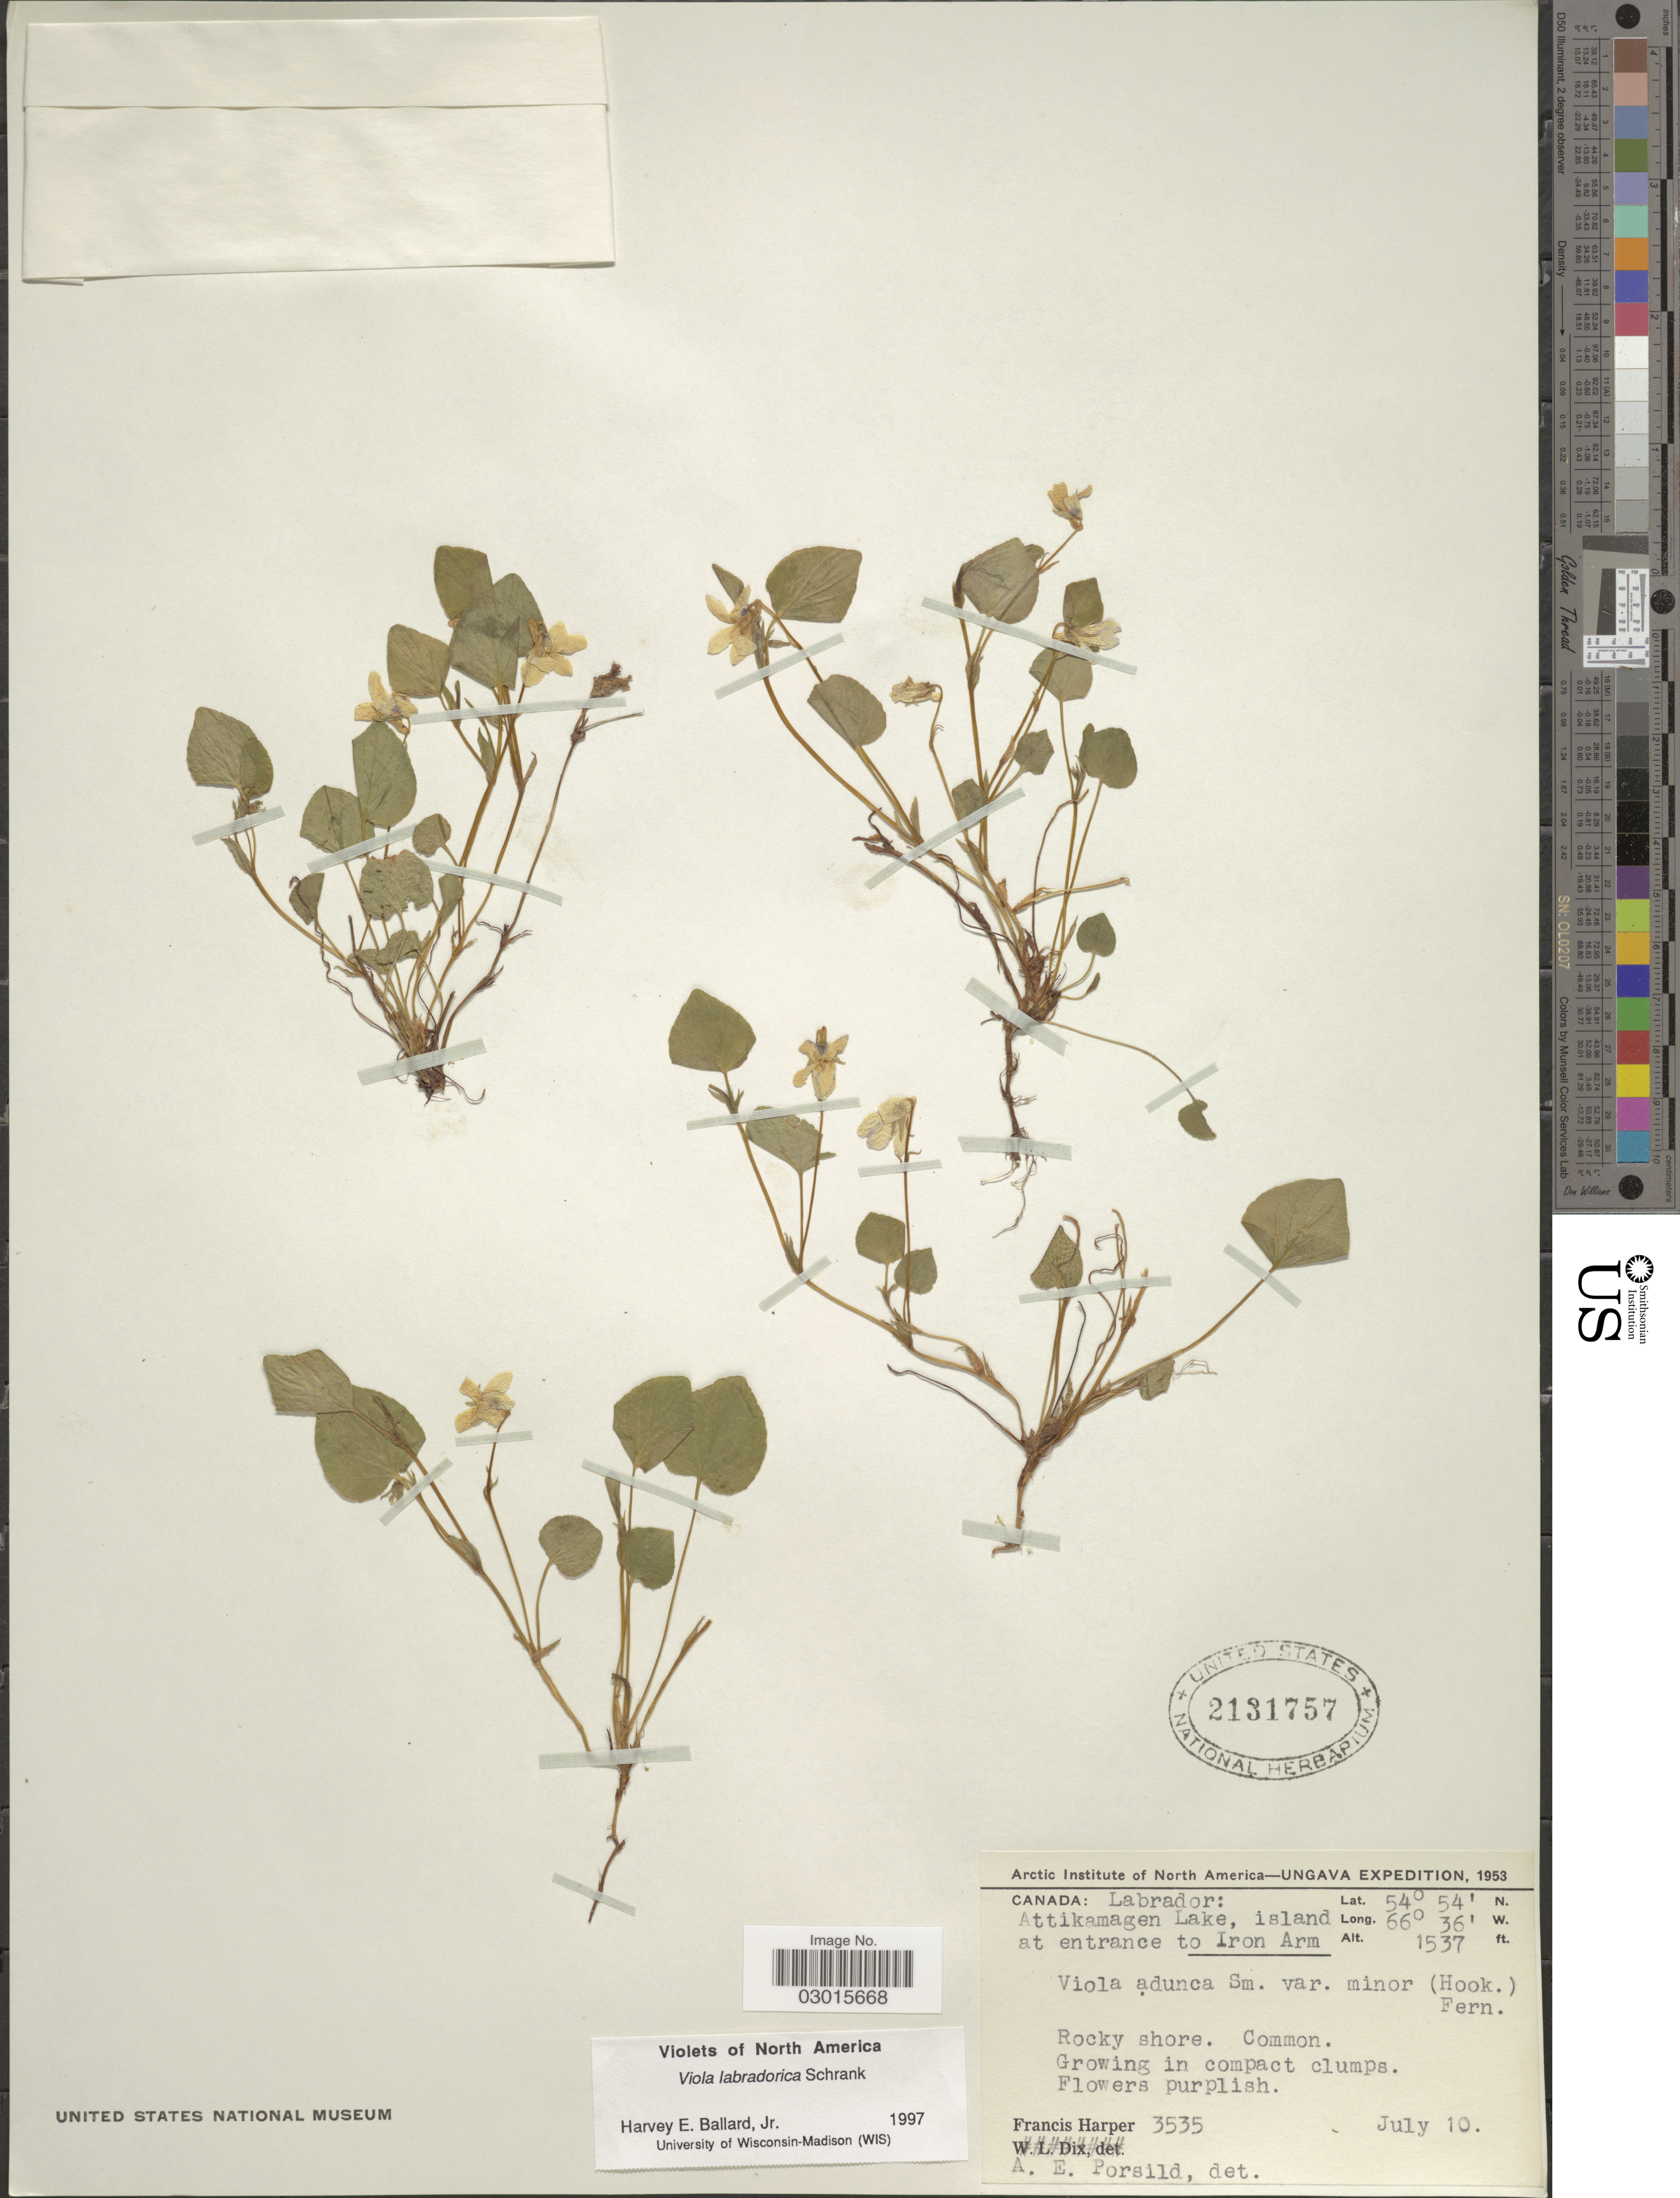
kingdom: Plantae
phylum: Tracheophyta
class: Magnoliopsida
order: Malpighiales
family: Violaceae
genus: Viola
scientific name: Viola labradorica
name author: Schrank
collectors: F. Harper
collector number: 3535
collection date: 1953-07-10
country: Canada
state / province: Newfoundland and Labrador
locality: Ungava. Labrador: Attikamagen Lake, island at entrance to Iron Arm.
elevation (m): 468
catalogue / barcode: US 2131757